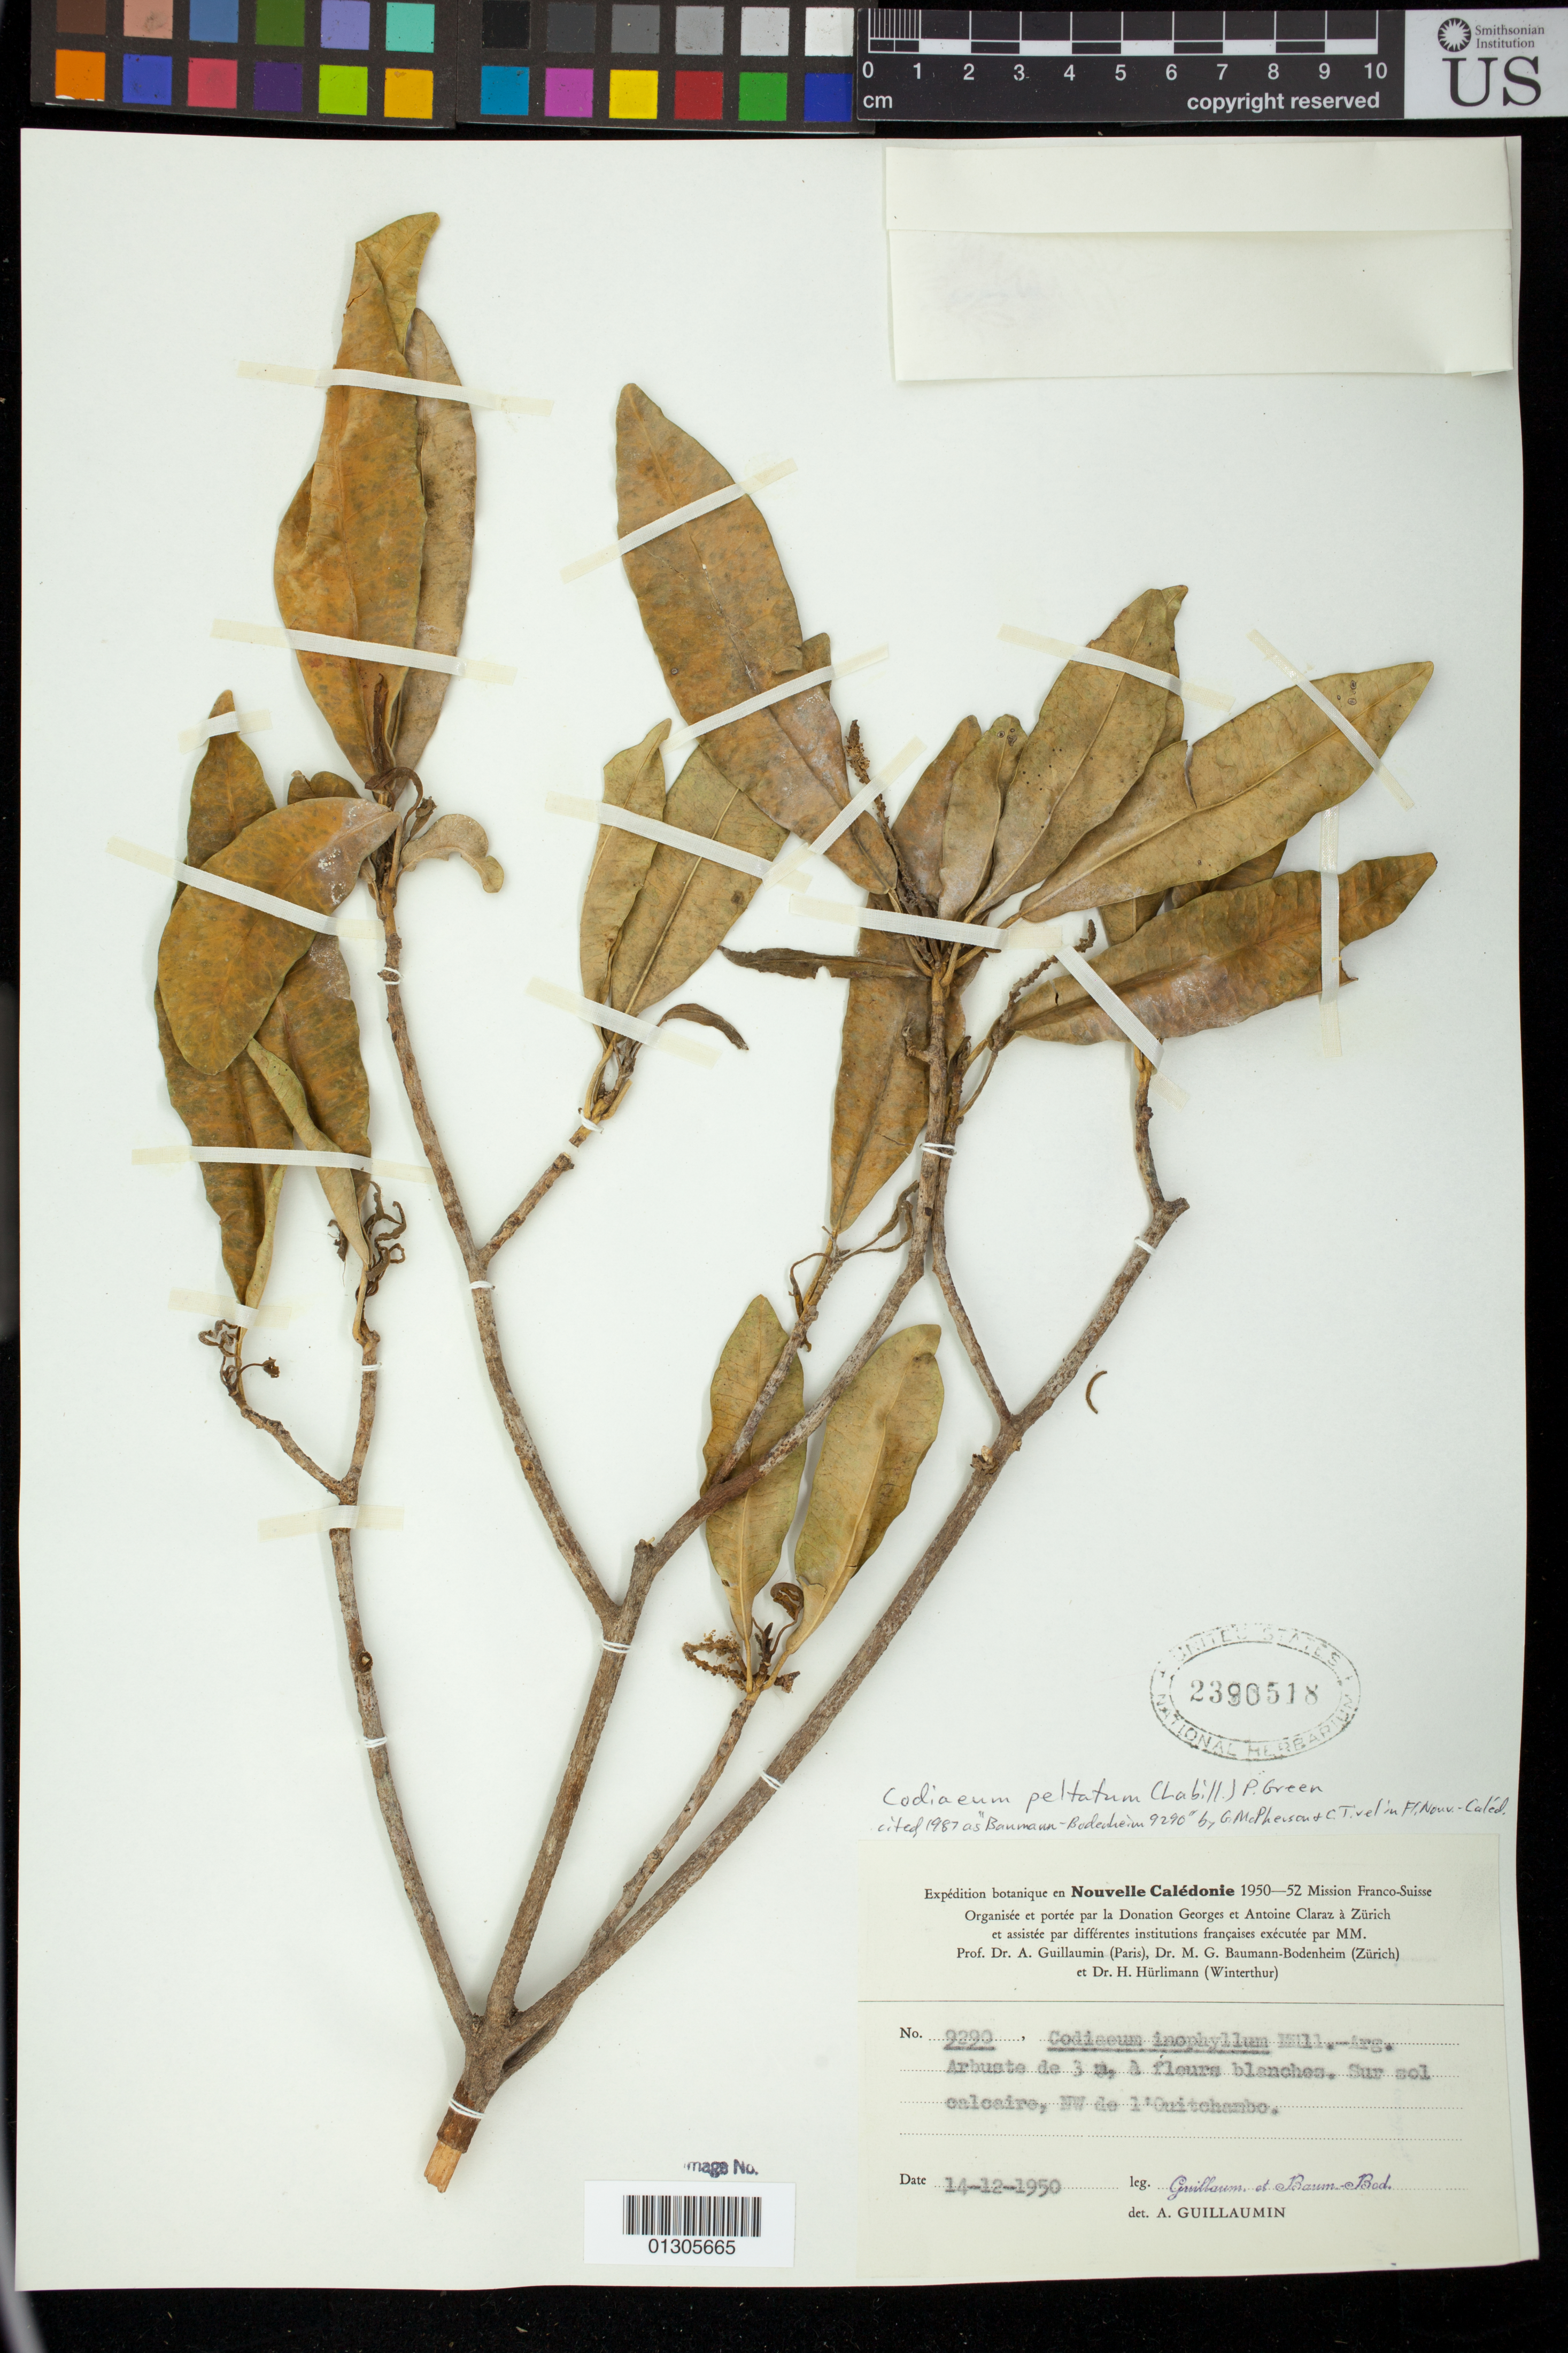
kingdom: Plantae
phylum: Tracheophyta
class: Magnoliopsida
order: Malpighiales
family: Euphorbiaceae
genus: Codiaeum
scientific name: Codiaeum peltatum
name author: P.S. Green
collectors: A. Guillaumin & M. G. Baumann-Bodenheim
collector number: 9290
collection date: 1950-12-14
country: New Caledonia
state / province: South Province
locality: NW de l'Ouitchambo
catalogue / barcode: US 2390518